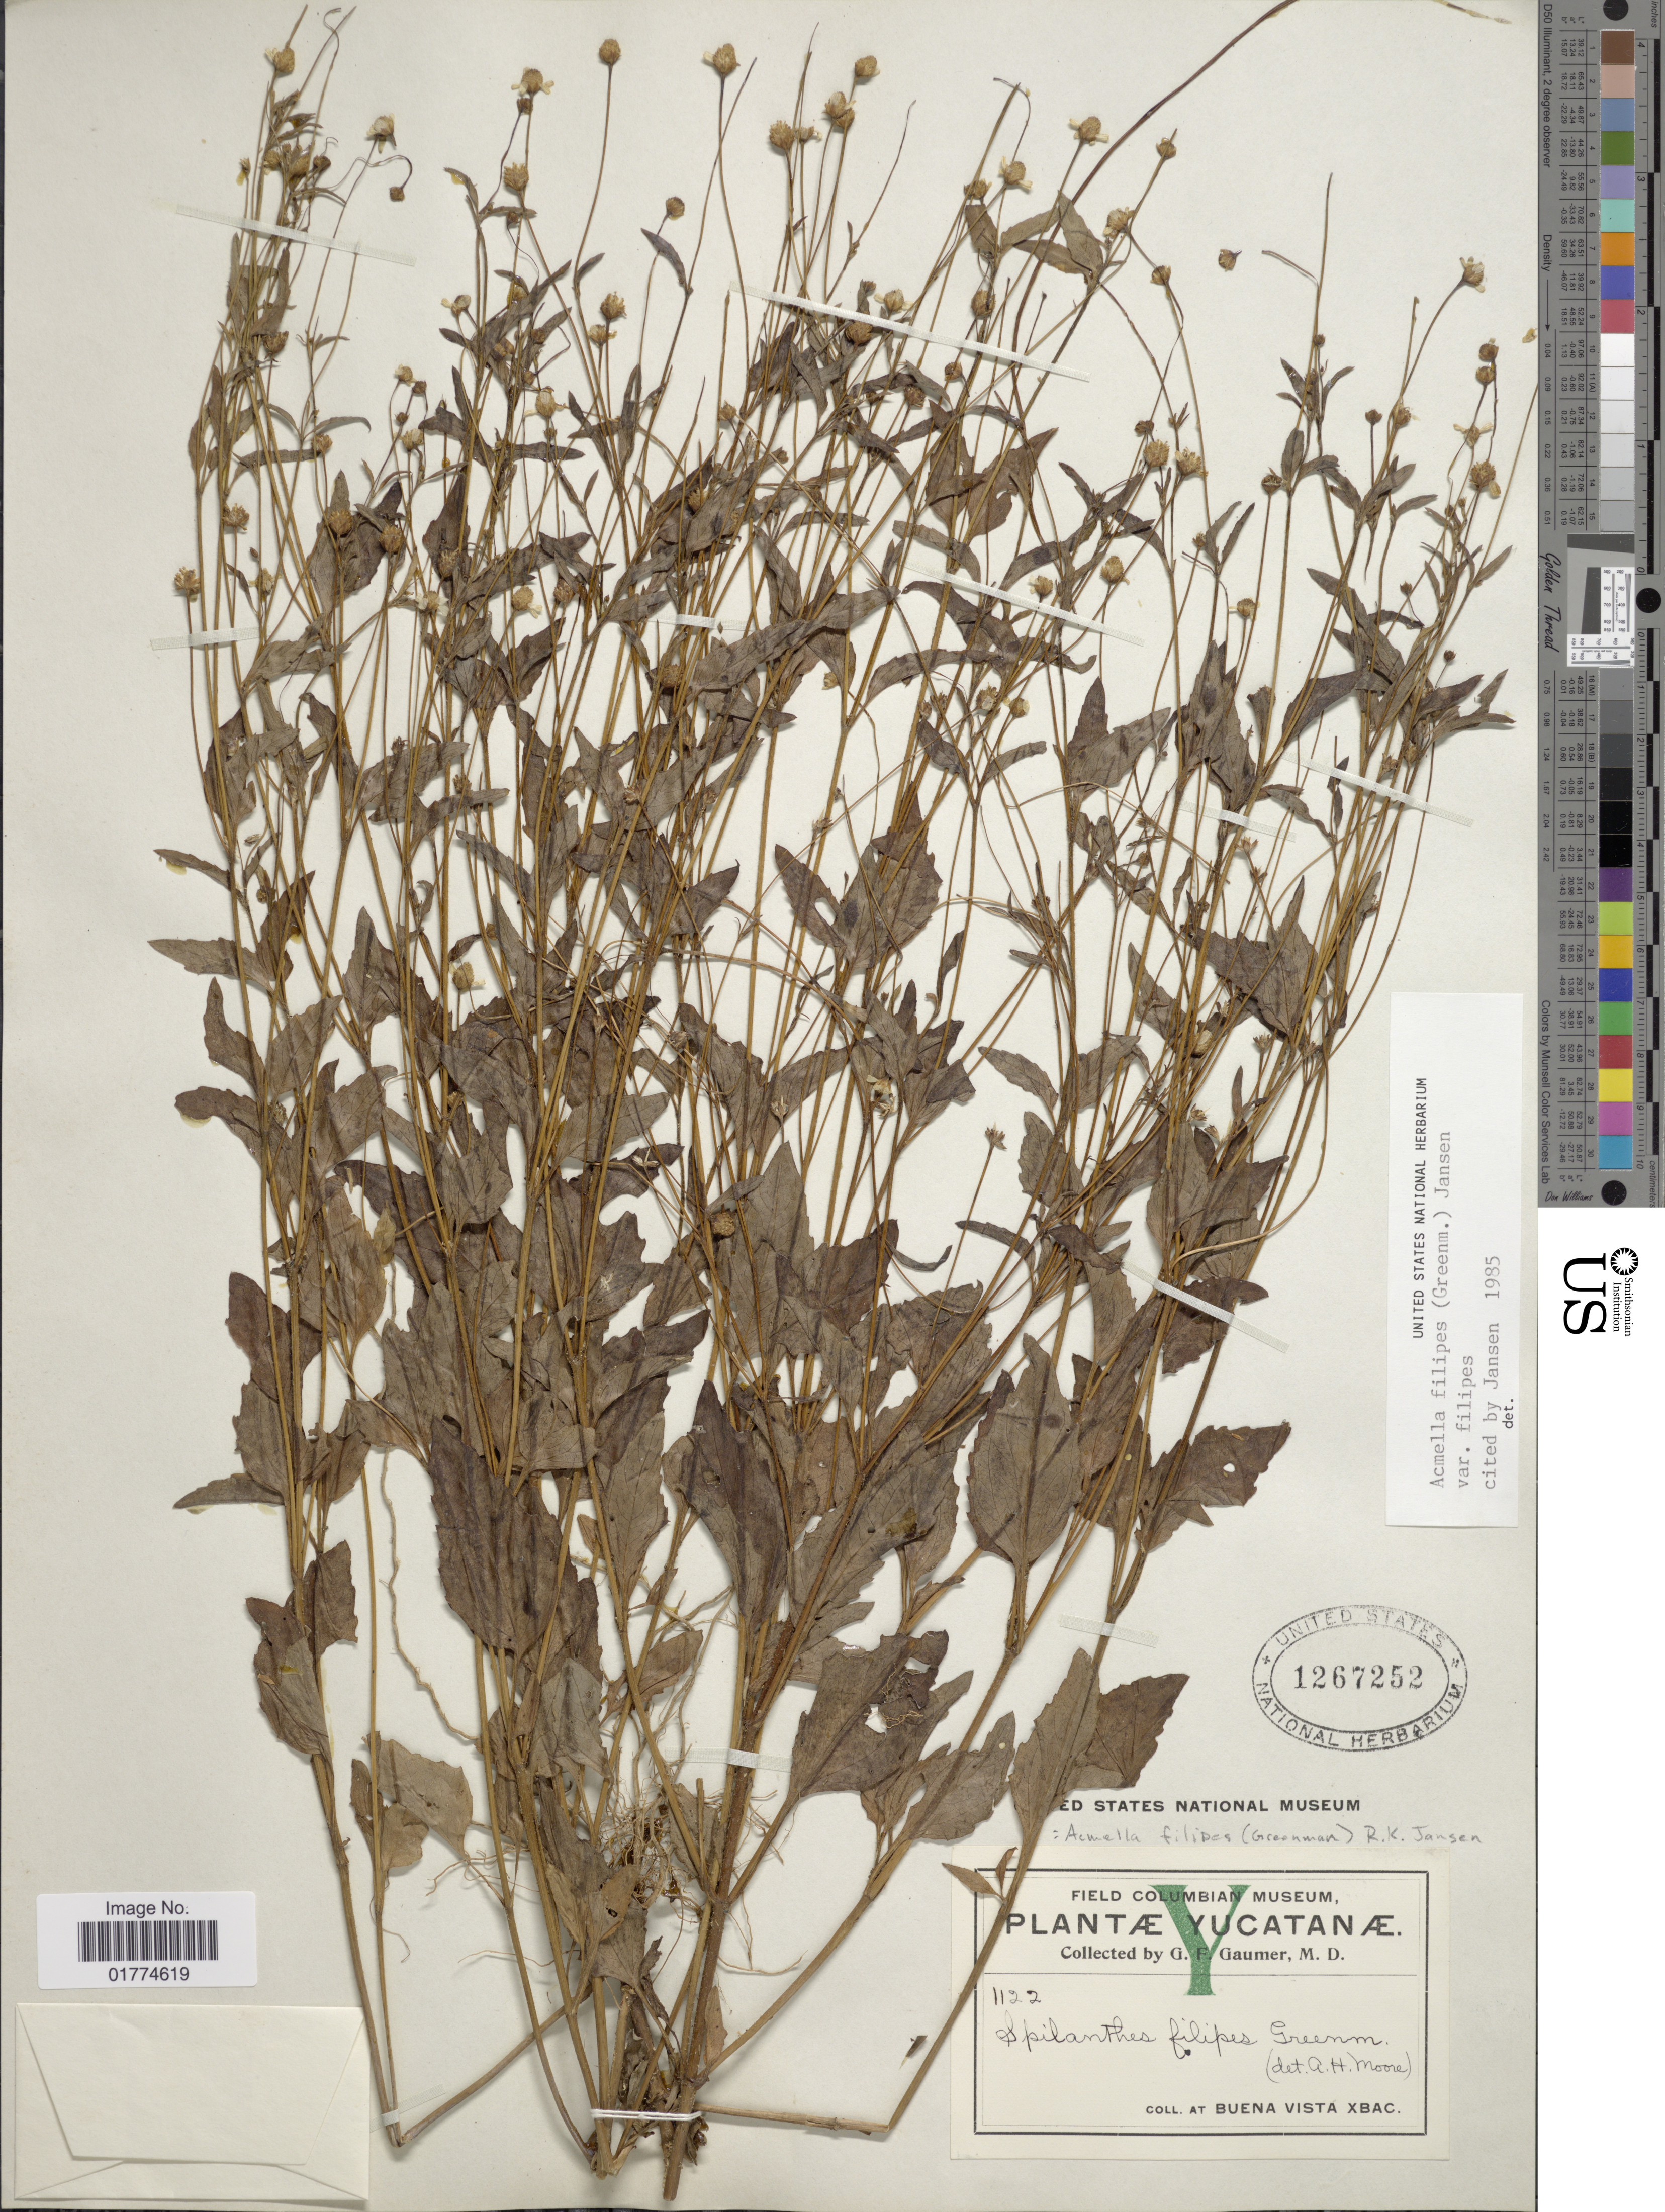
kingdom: Plantae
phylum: Tracheophyta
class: Magnoliopsida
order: Asterales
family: Asteraceae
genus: Acmella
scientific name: Acmella filipes var. filipes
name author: (Greenm.) R.K. Jansen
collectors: G. F. Gaumer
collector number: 1122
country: Mexico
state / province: Yucatán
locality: Buena Vista Xbac.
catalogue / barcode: US 1267252